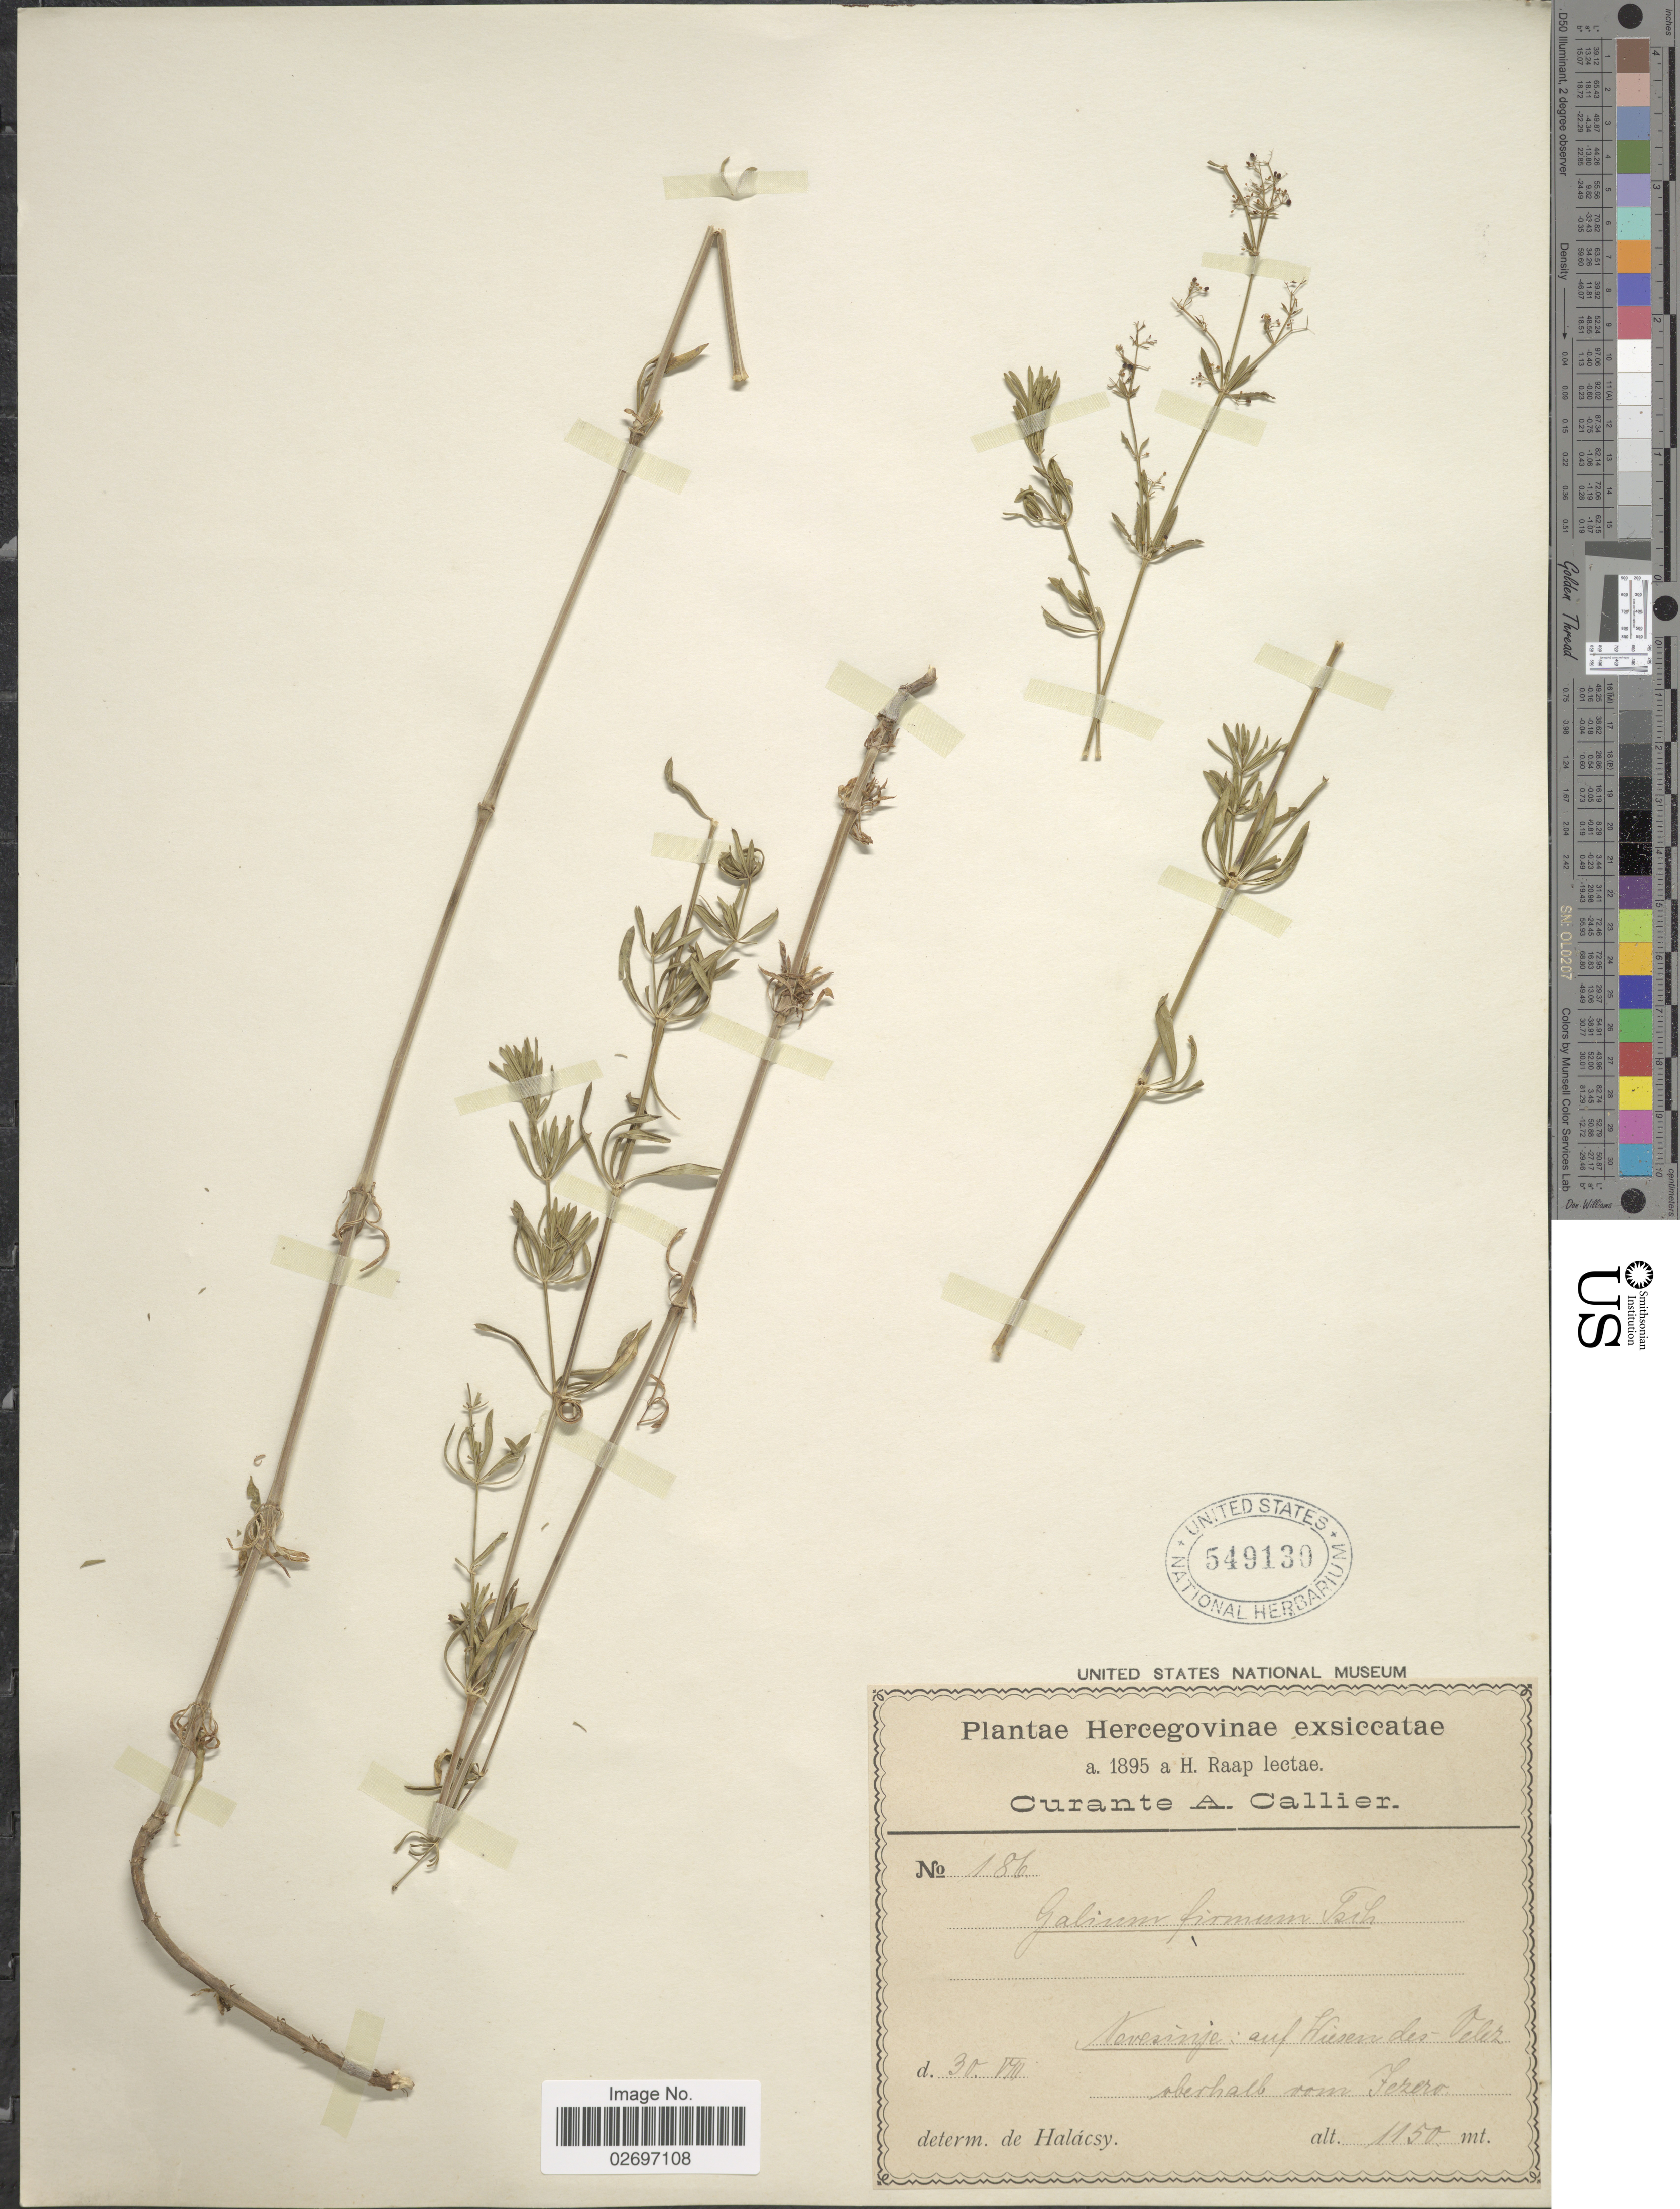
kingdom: Plantae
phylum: Tracheophyta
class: Magnoliopsida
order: Gentianales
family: Rubiaceae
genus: Galium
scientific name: Galium firmum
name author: Tausch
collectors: H. Raap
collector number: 186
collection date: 1895-07-30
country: Bosnia and Herzegovina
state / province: Srpska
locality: Novesinje: auf Wiesen des-Velez, oberhalb vom Jezero [interpreted]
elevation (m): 1150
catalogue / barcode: US 549130